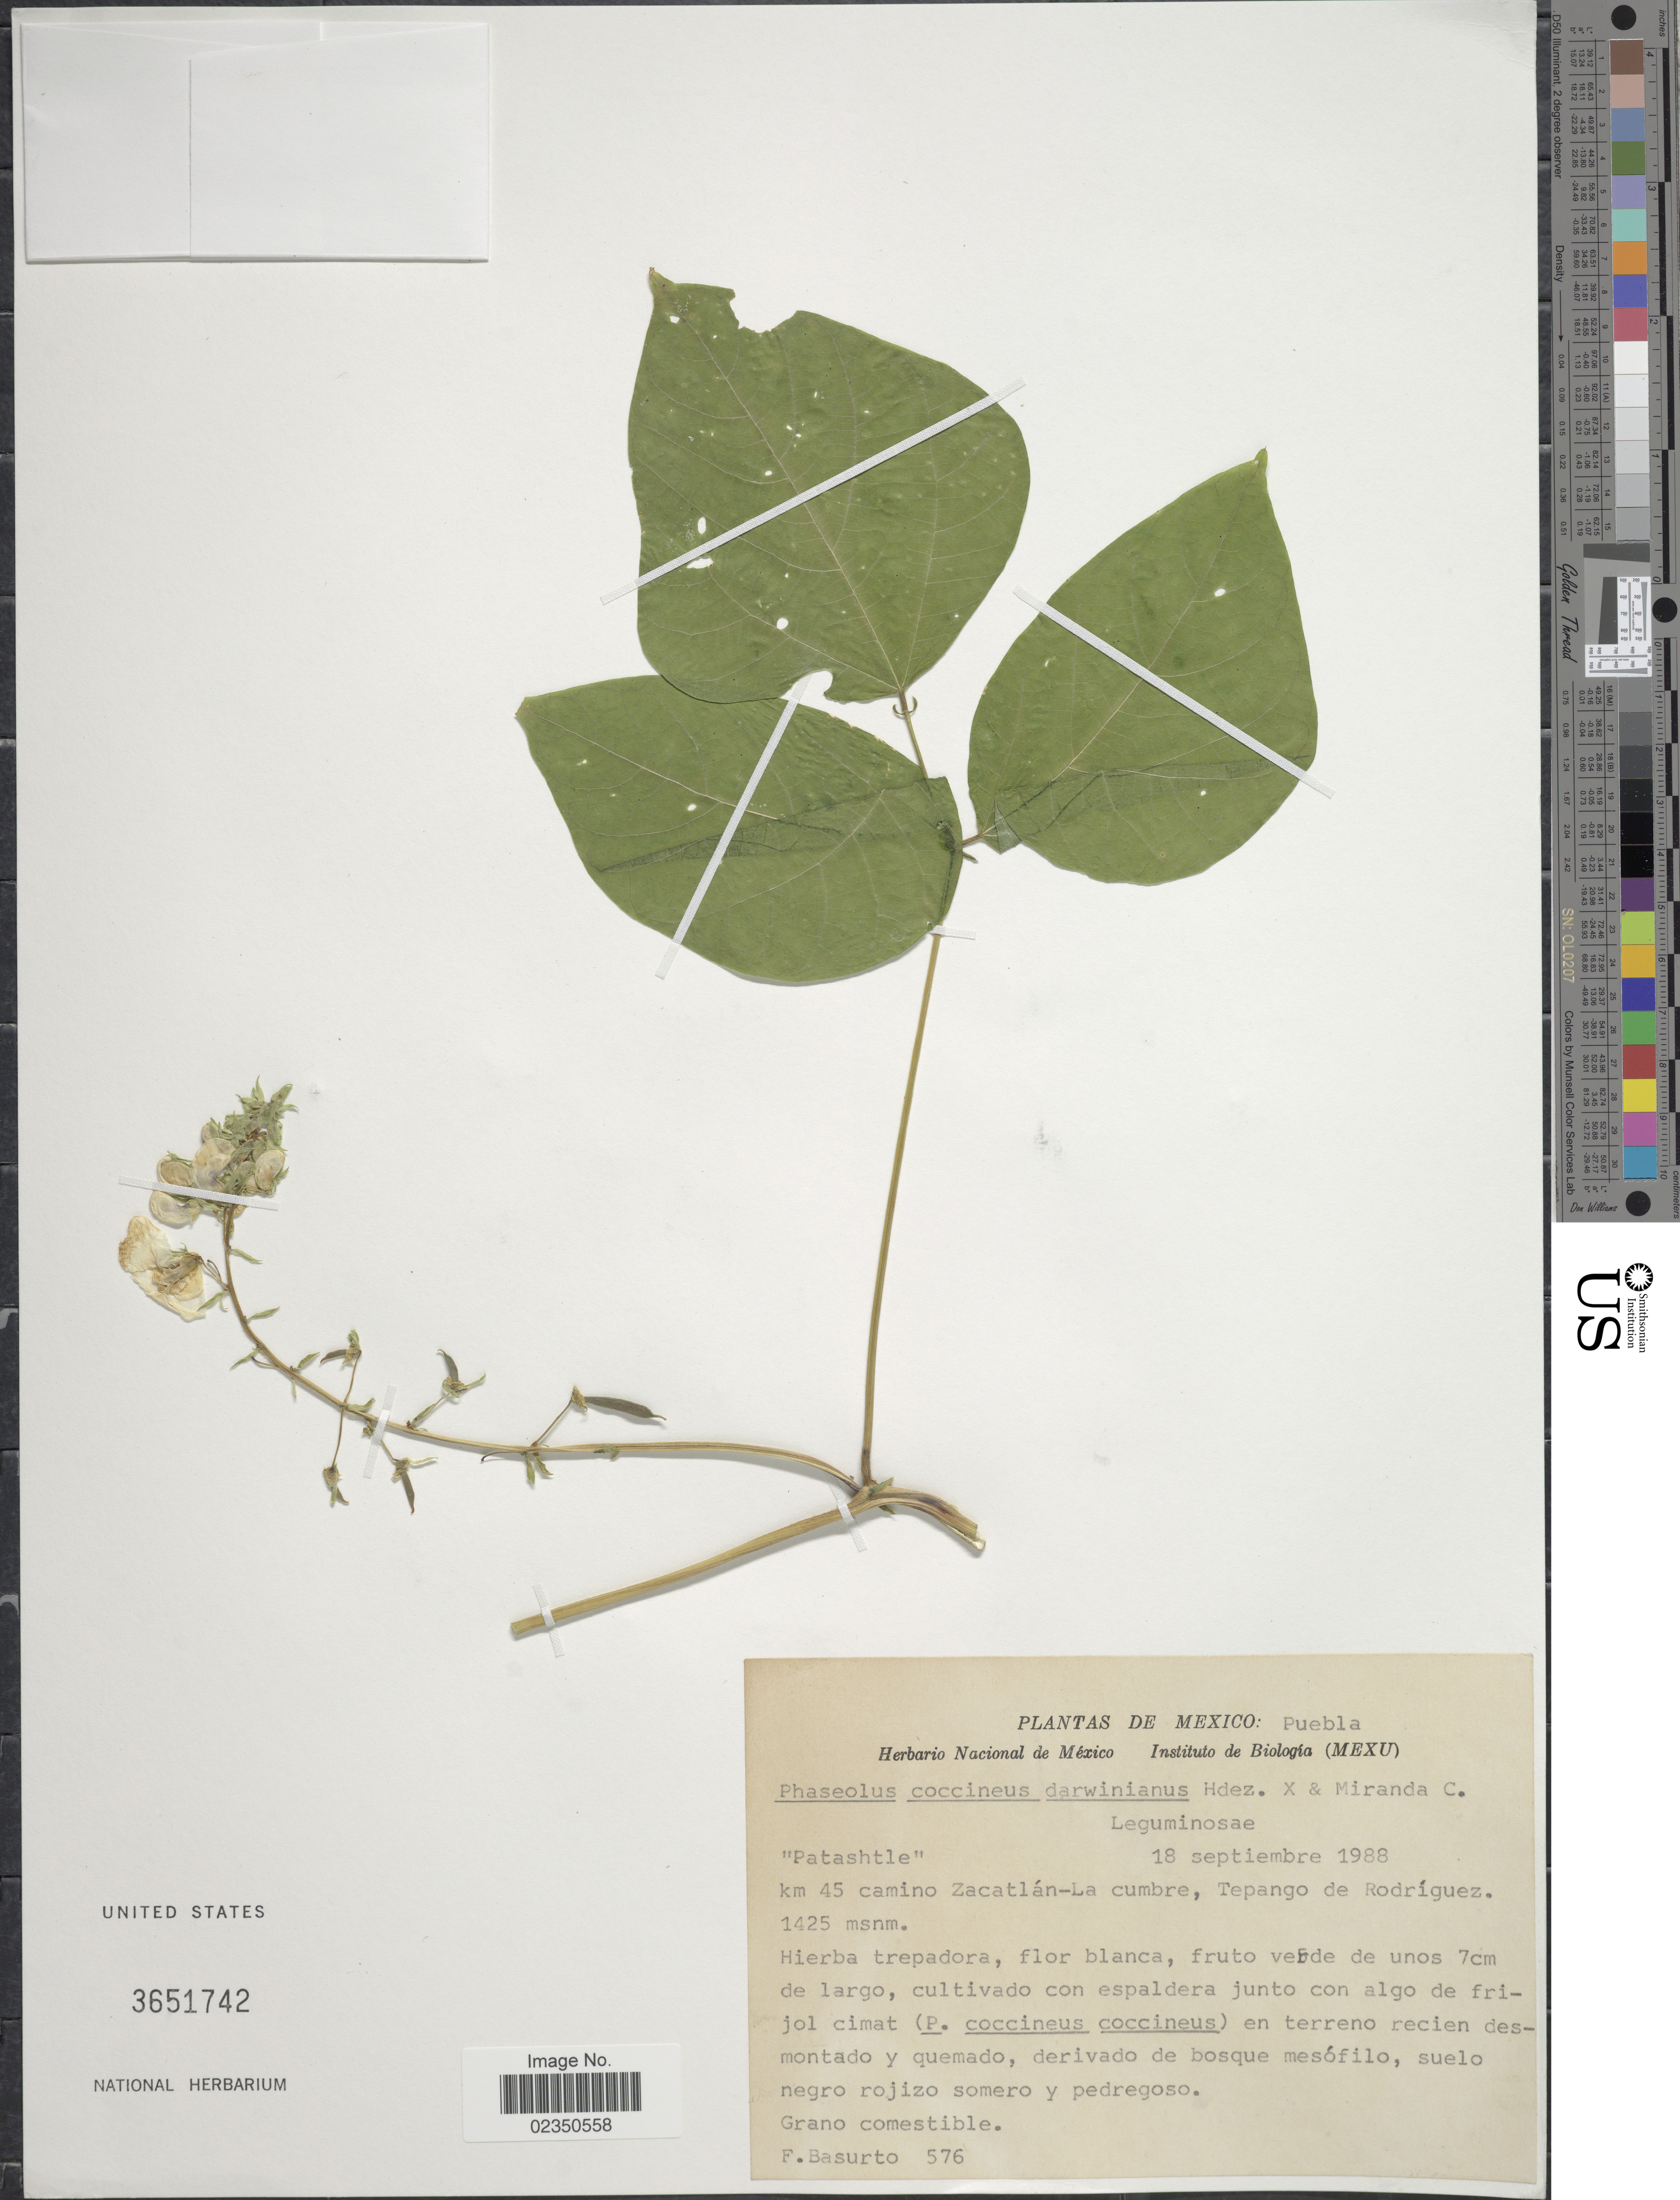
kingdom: Plantae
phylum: Tracheophyta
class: Magnoliopsida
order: Fabales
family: Fabaceae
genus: Phaseolus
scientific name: Phaseolus coccineus subsp. darwinianus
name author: Hern.-Xol. & S. Miranda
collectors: F. Basurto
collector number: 576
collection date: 1988-09-18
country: Mexico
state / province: Puebla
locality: Km 45 camino Zacatlan-La cumbre, Tepango de Rodriguez, cultivado con espaldera junto con algo de frijol cimat.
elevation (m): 1425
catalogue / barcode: US 3651742